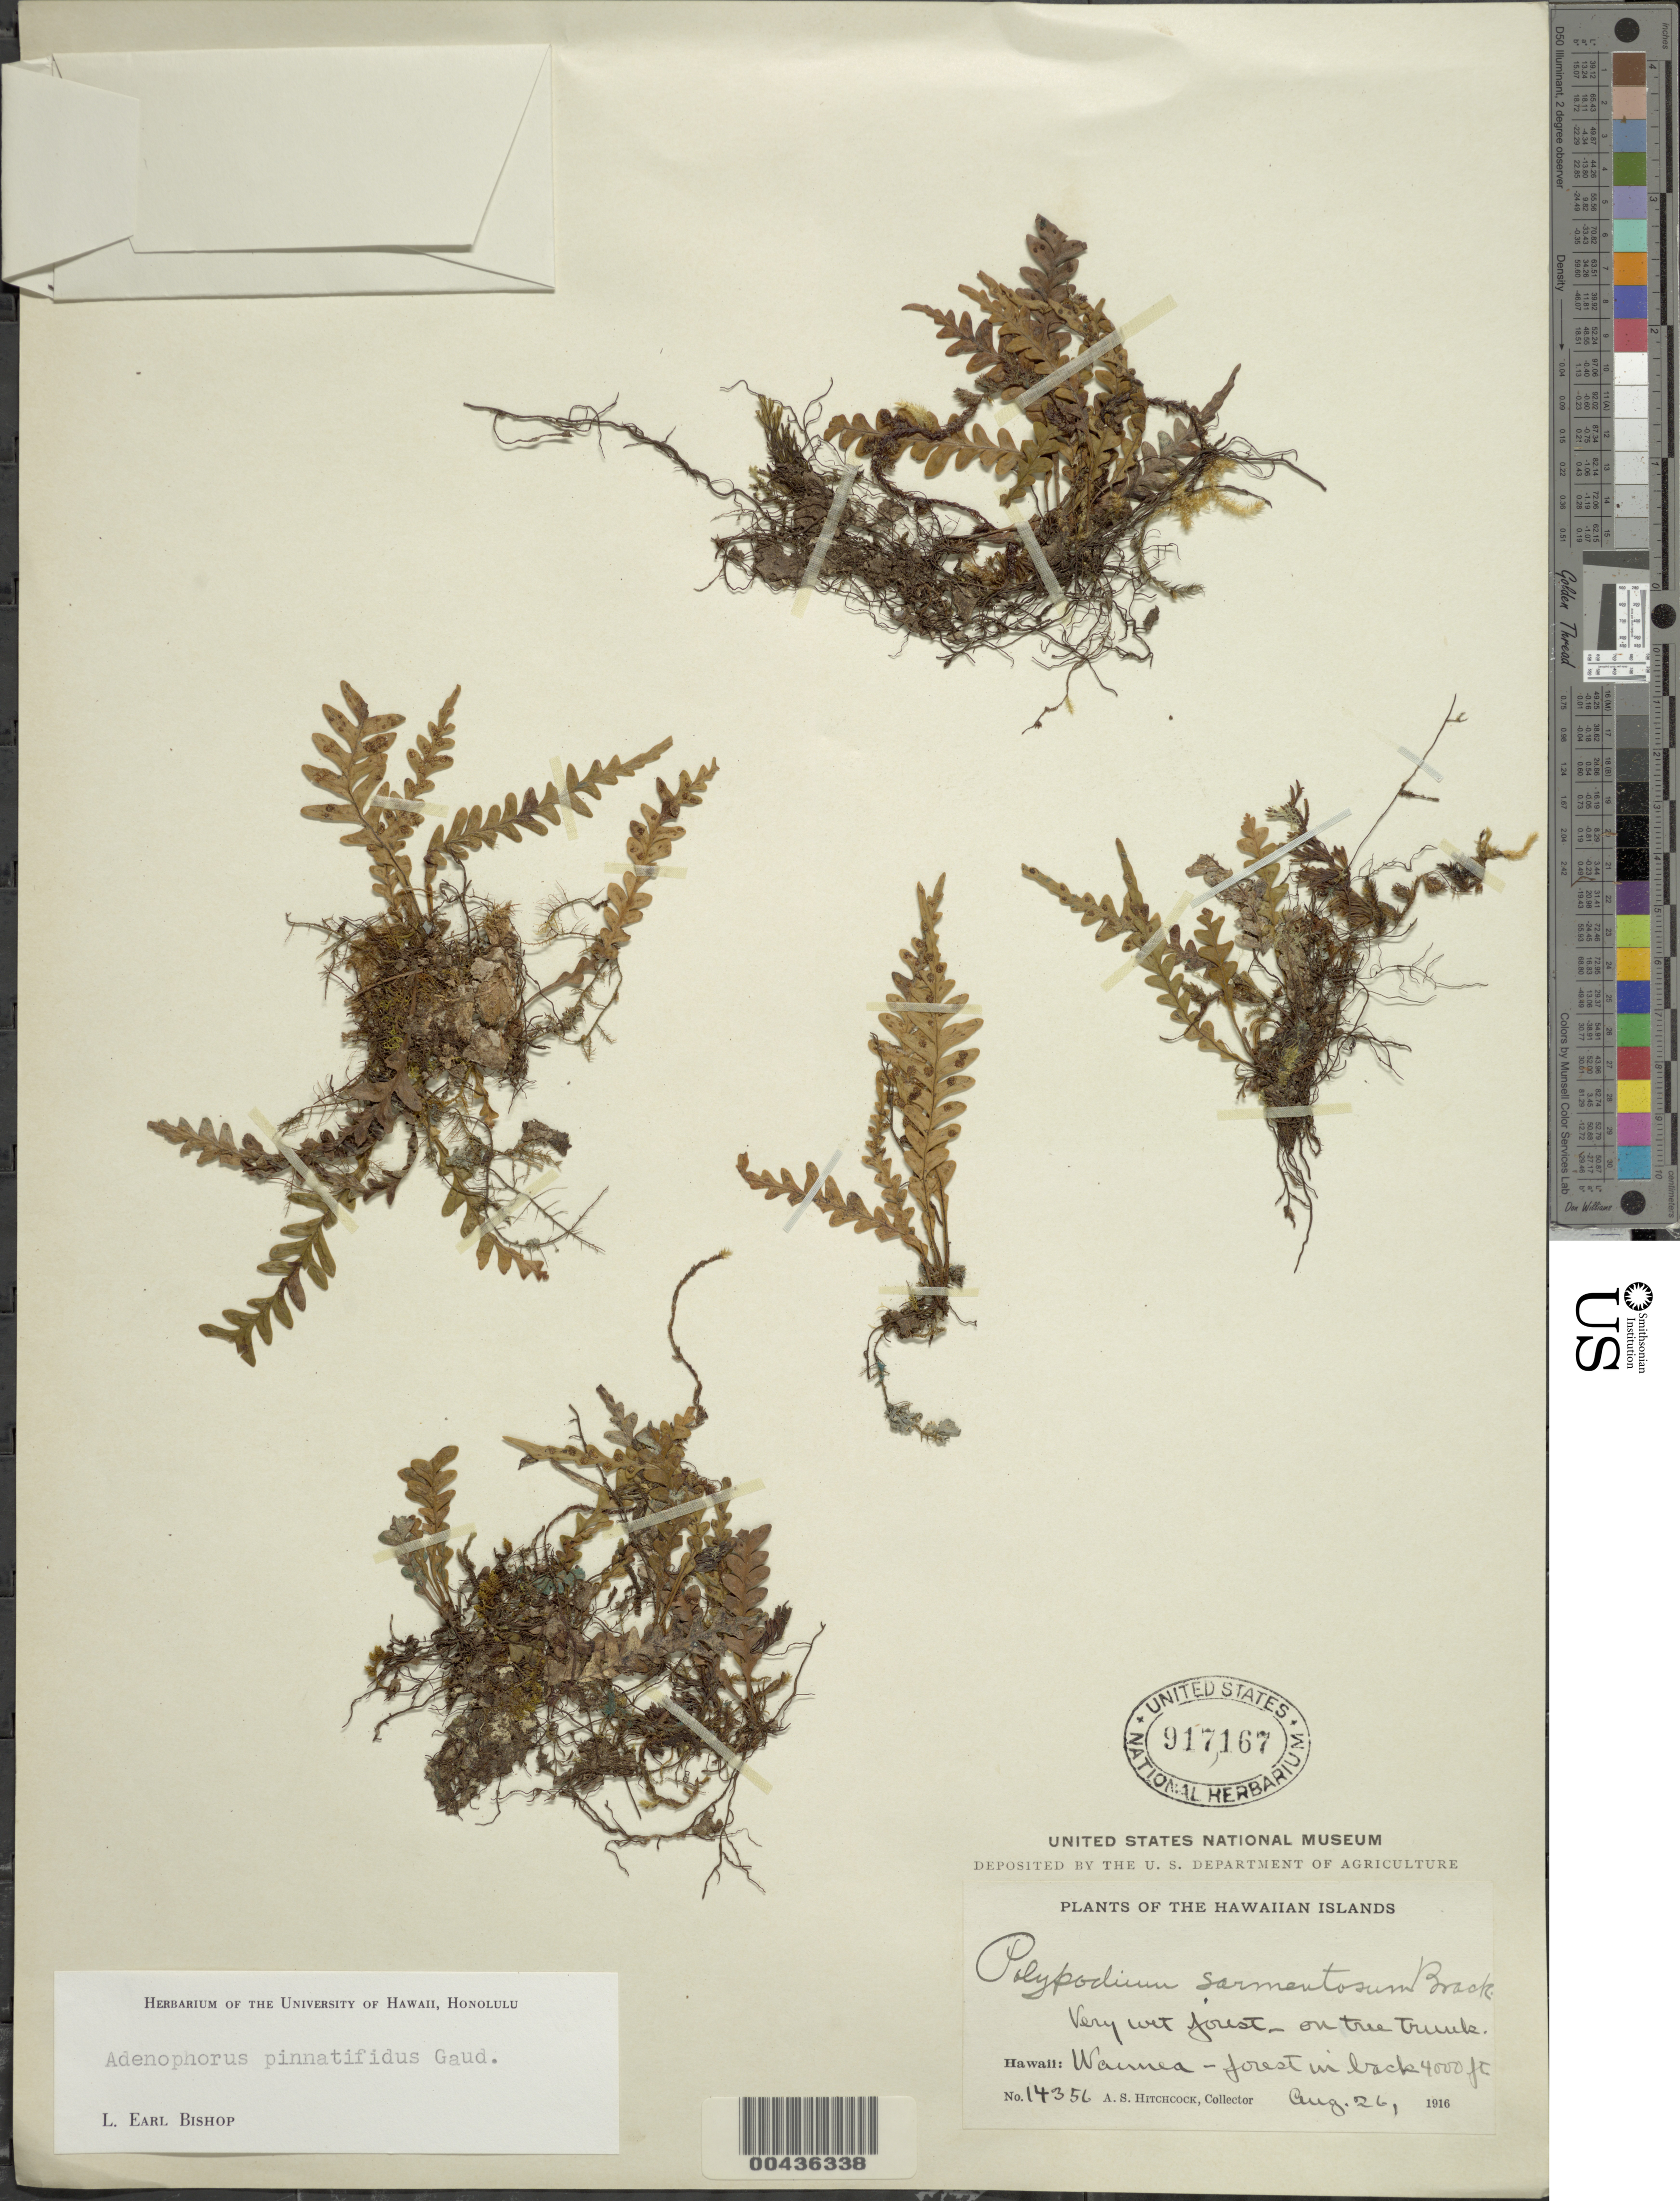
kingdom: Plantae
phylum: Tracheophyta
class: Polypodiopsida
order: Polypodiales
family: Polypodiaceae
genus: Adenophorus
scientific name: Adenophorus pinnatifidus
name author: Gaudich.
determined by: Bishop, L. E.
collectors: A. S. Hitchcock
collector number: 14356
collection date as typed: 26 Aug 1916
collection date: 1916-08-26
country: United States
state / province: Hawaii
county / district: Kauai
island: Kaua'i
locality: Waimea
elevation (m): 1219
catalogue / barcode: US 917167